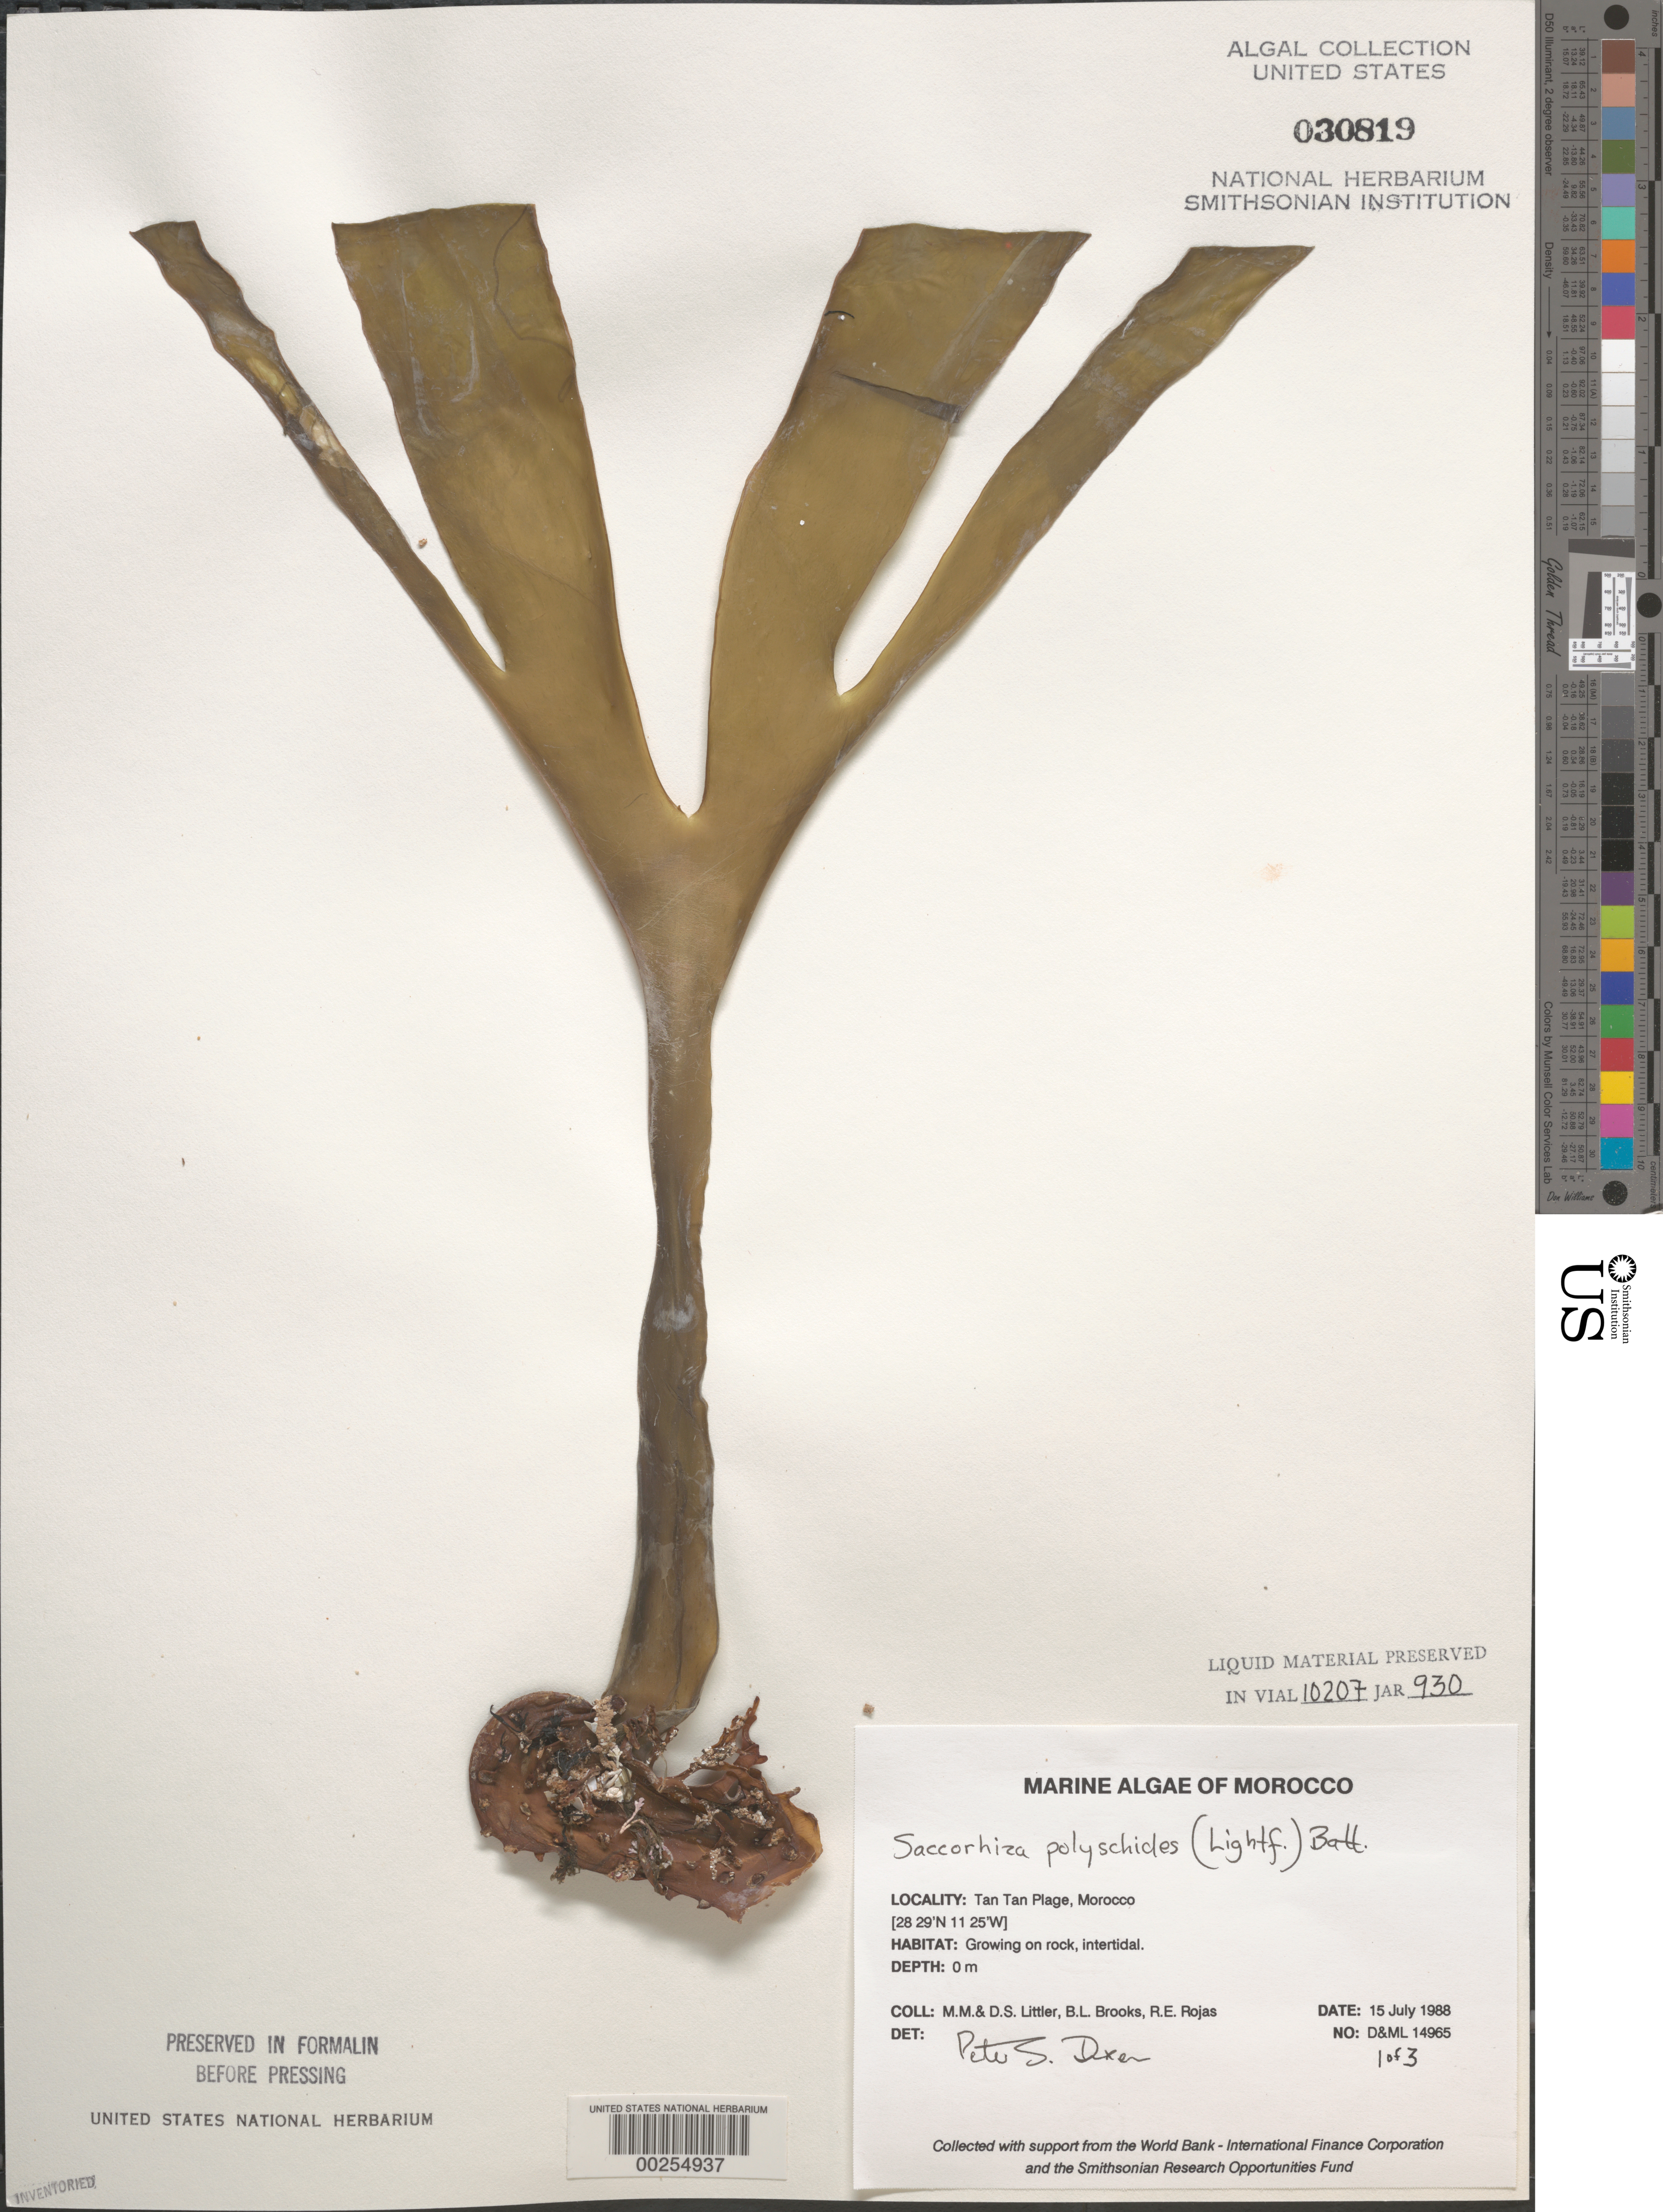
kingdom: Chromista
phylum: Foraminifera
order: Astrorhizida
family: Hyperamminidae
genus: Saccorhiza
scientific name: Saccorhiza polyschides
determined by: Dixon, P. S.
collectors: M. M. Littler, D. S. Littler, B. Brooks & R. Rojas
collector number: D&ML 14965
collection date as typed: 15 Jul 1988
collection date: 1988-07-15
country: Morocco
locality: Tan Tan Plage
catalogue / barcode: US 30819